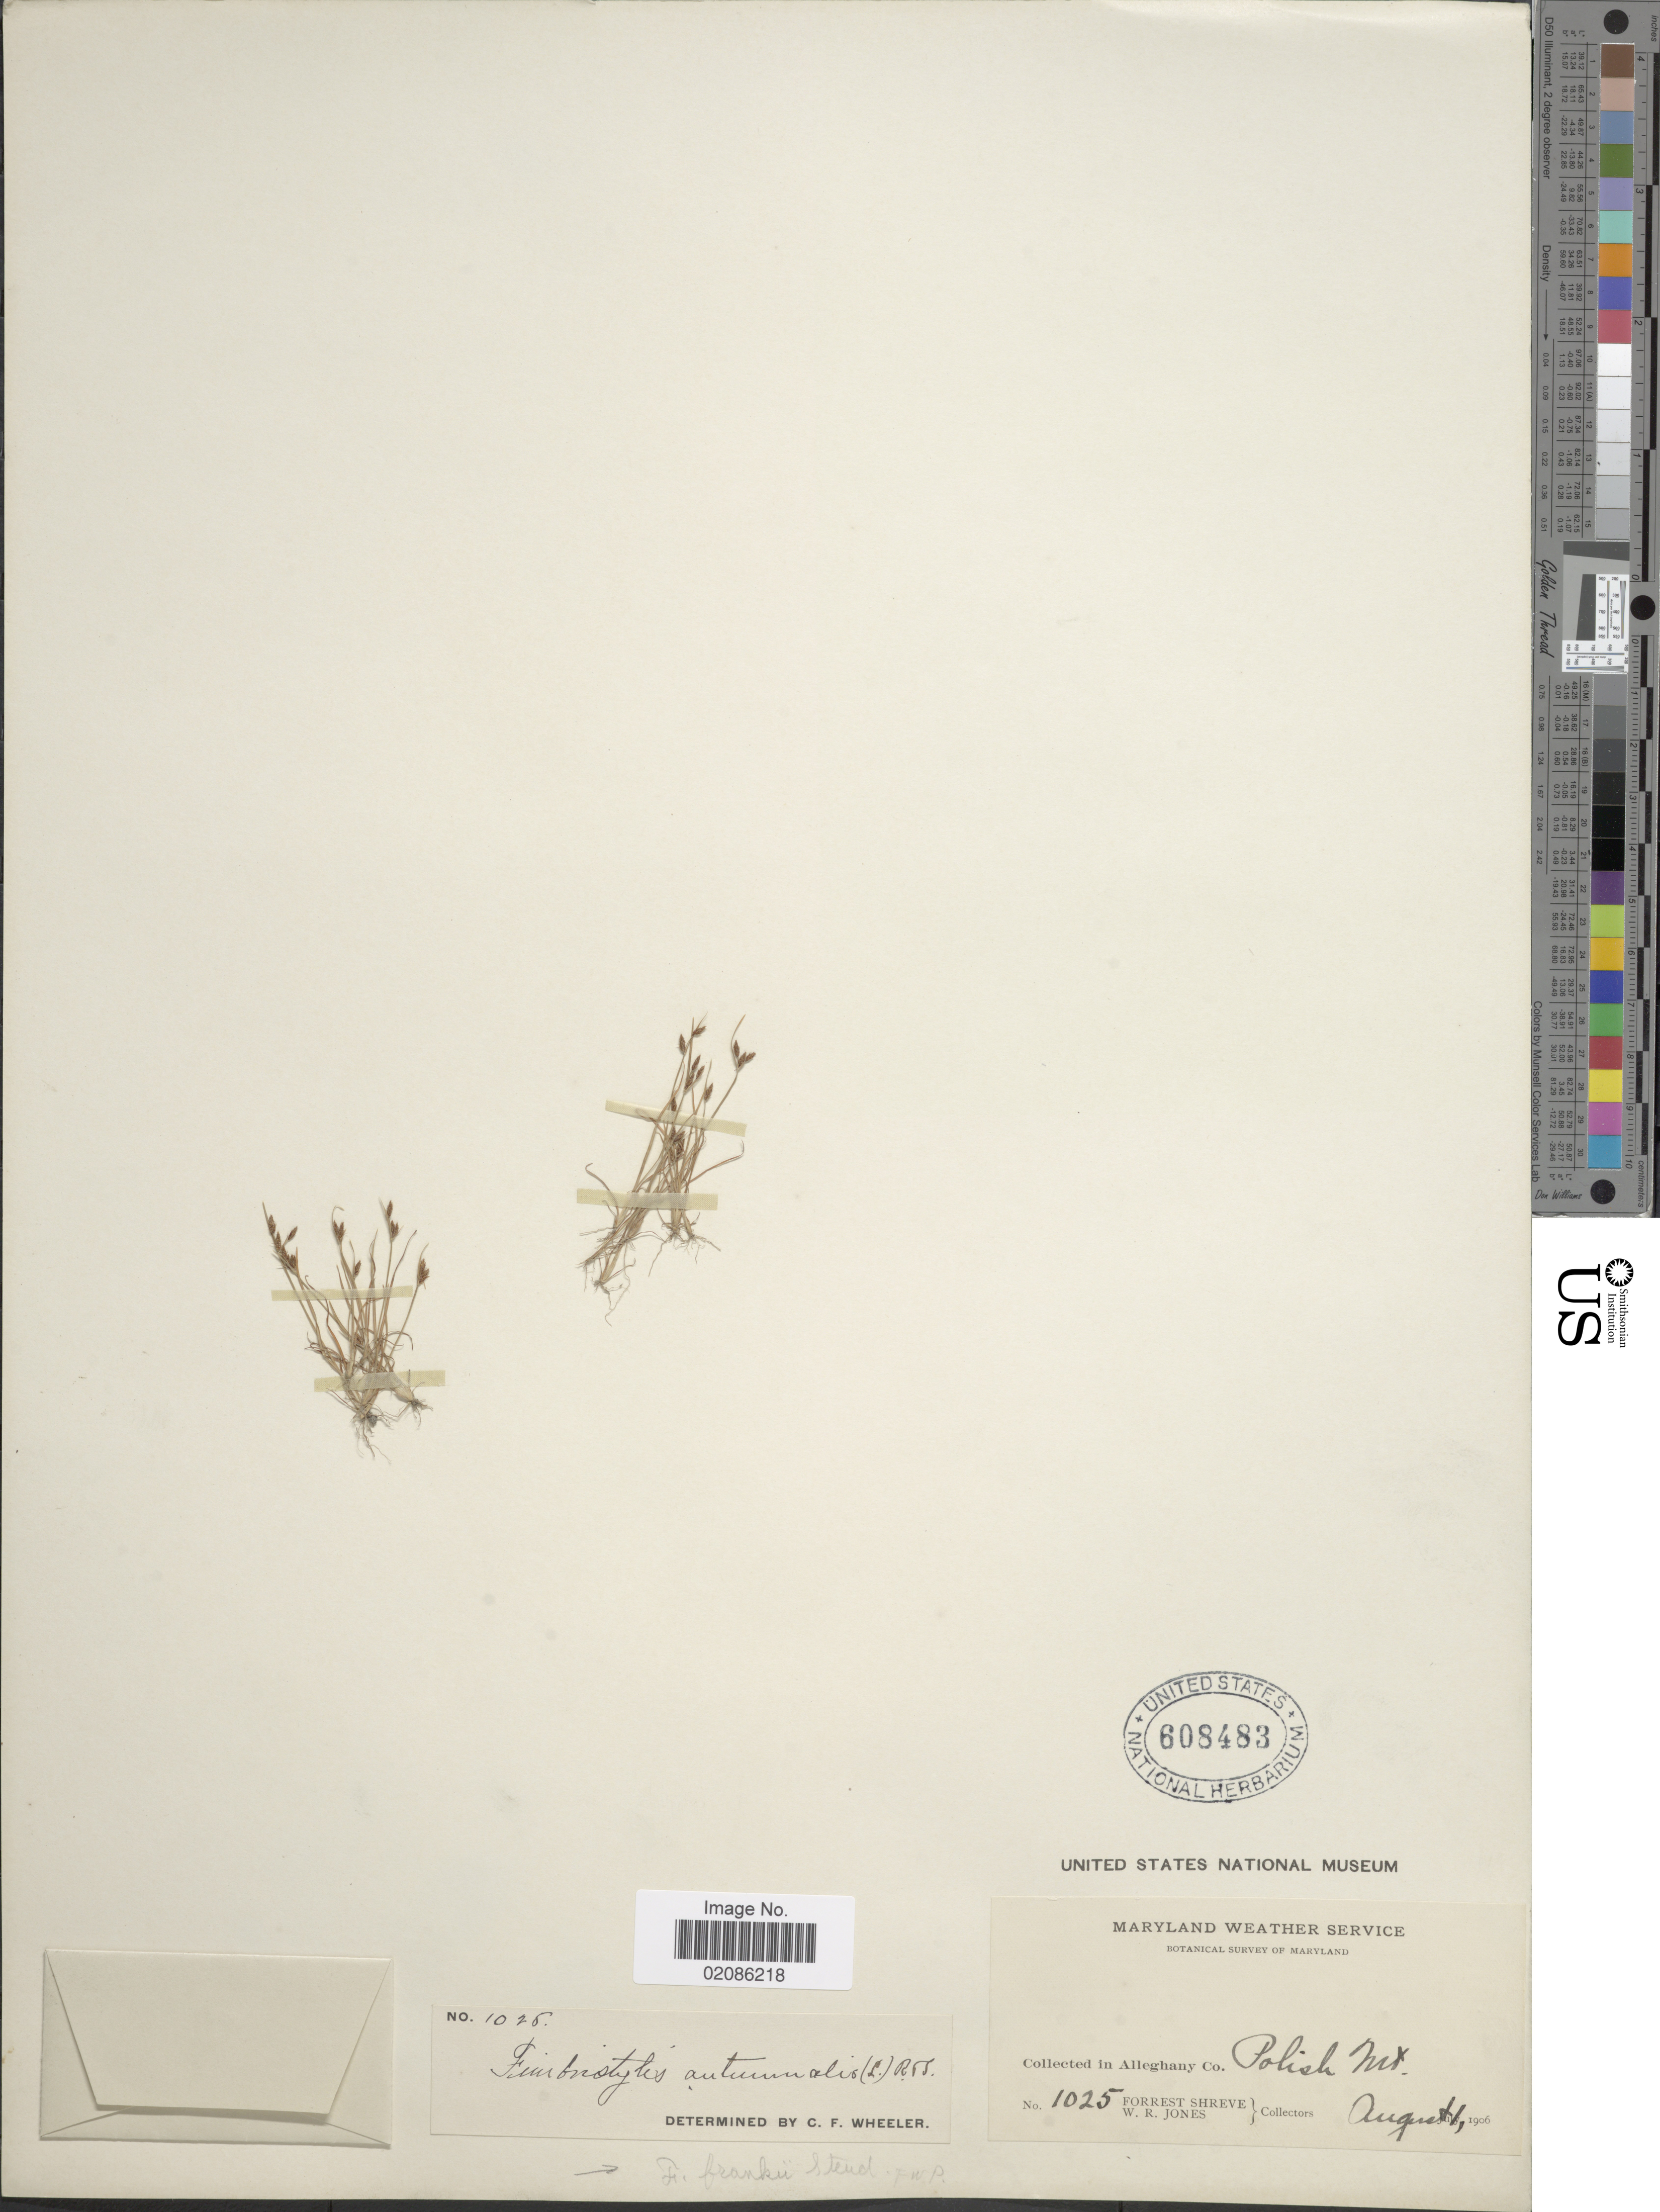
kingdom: Plantae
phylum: Tracheophyta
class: Liliopsida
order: Poales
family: Cyperaceae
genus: Fimbristylis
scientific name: Fimbristylis autumnalis (L.) Roem. & Schult.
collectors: F. Shreve & W. R. Jones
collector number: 1025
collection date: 1906-08-01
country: United States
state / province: Maryland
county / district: Allegany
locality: Maryland Weather Service, In Alleghany Co. Polish Mt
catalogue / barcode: US 608483